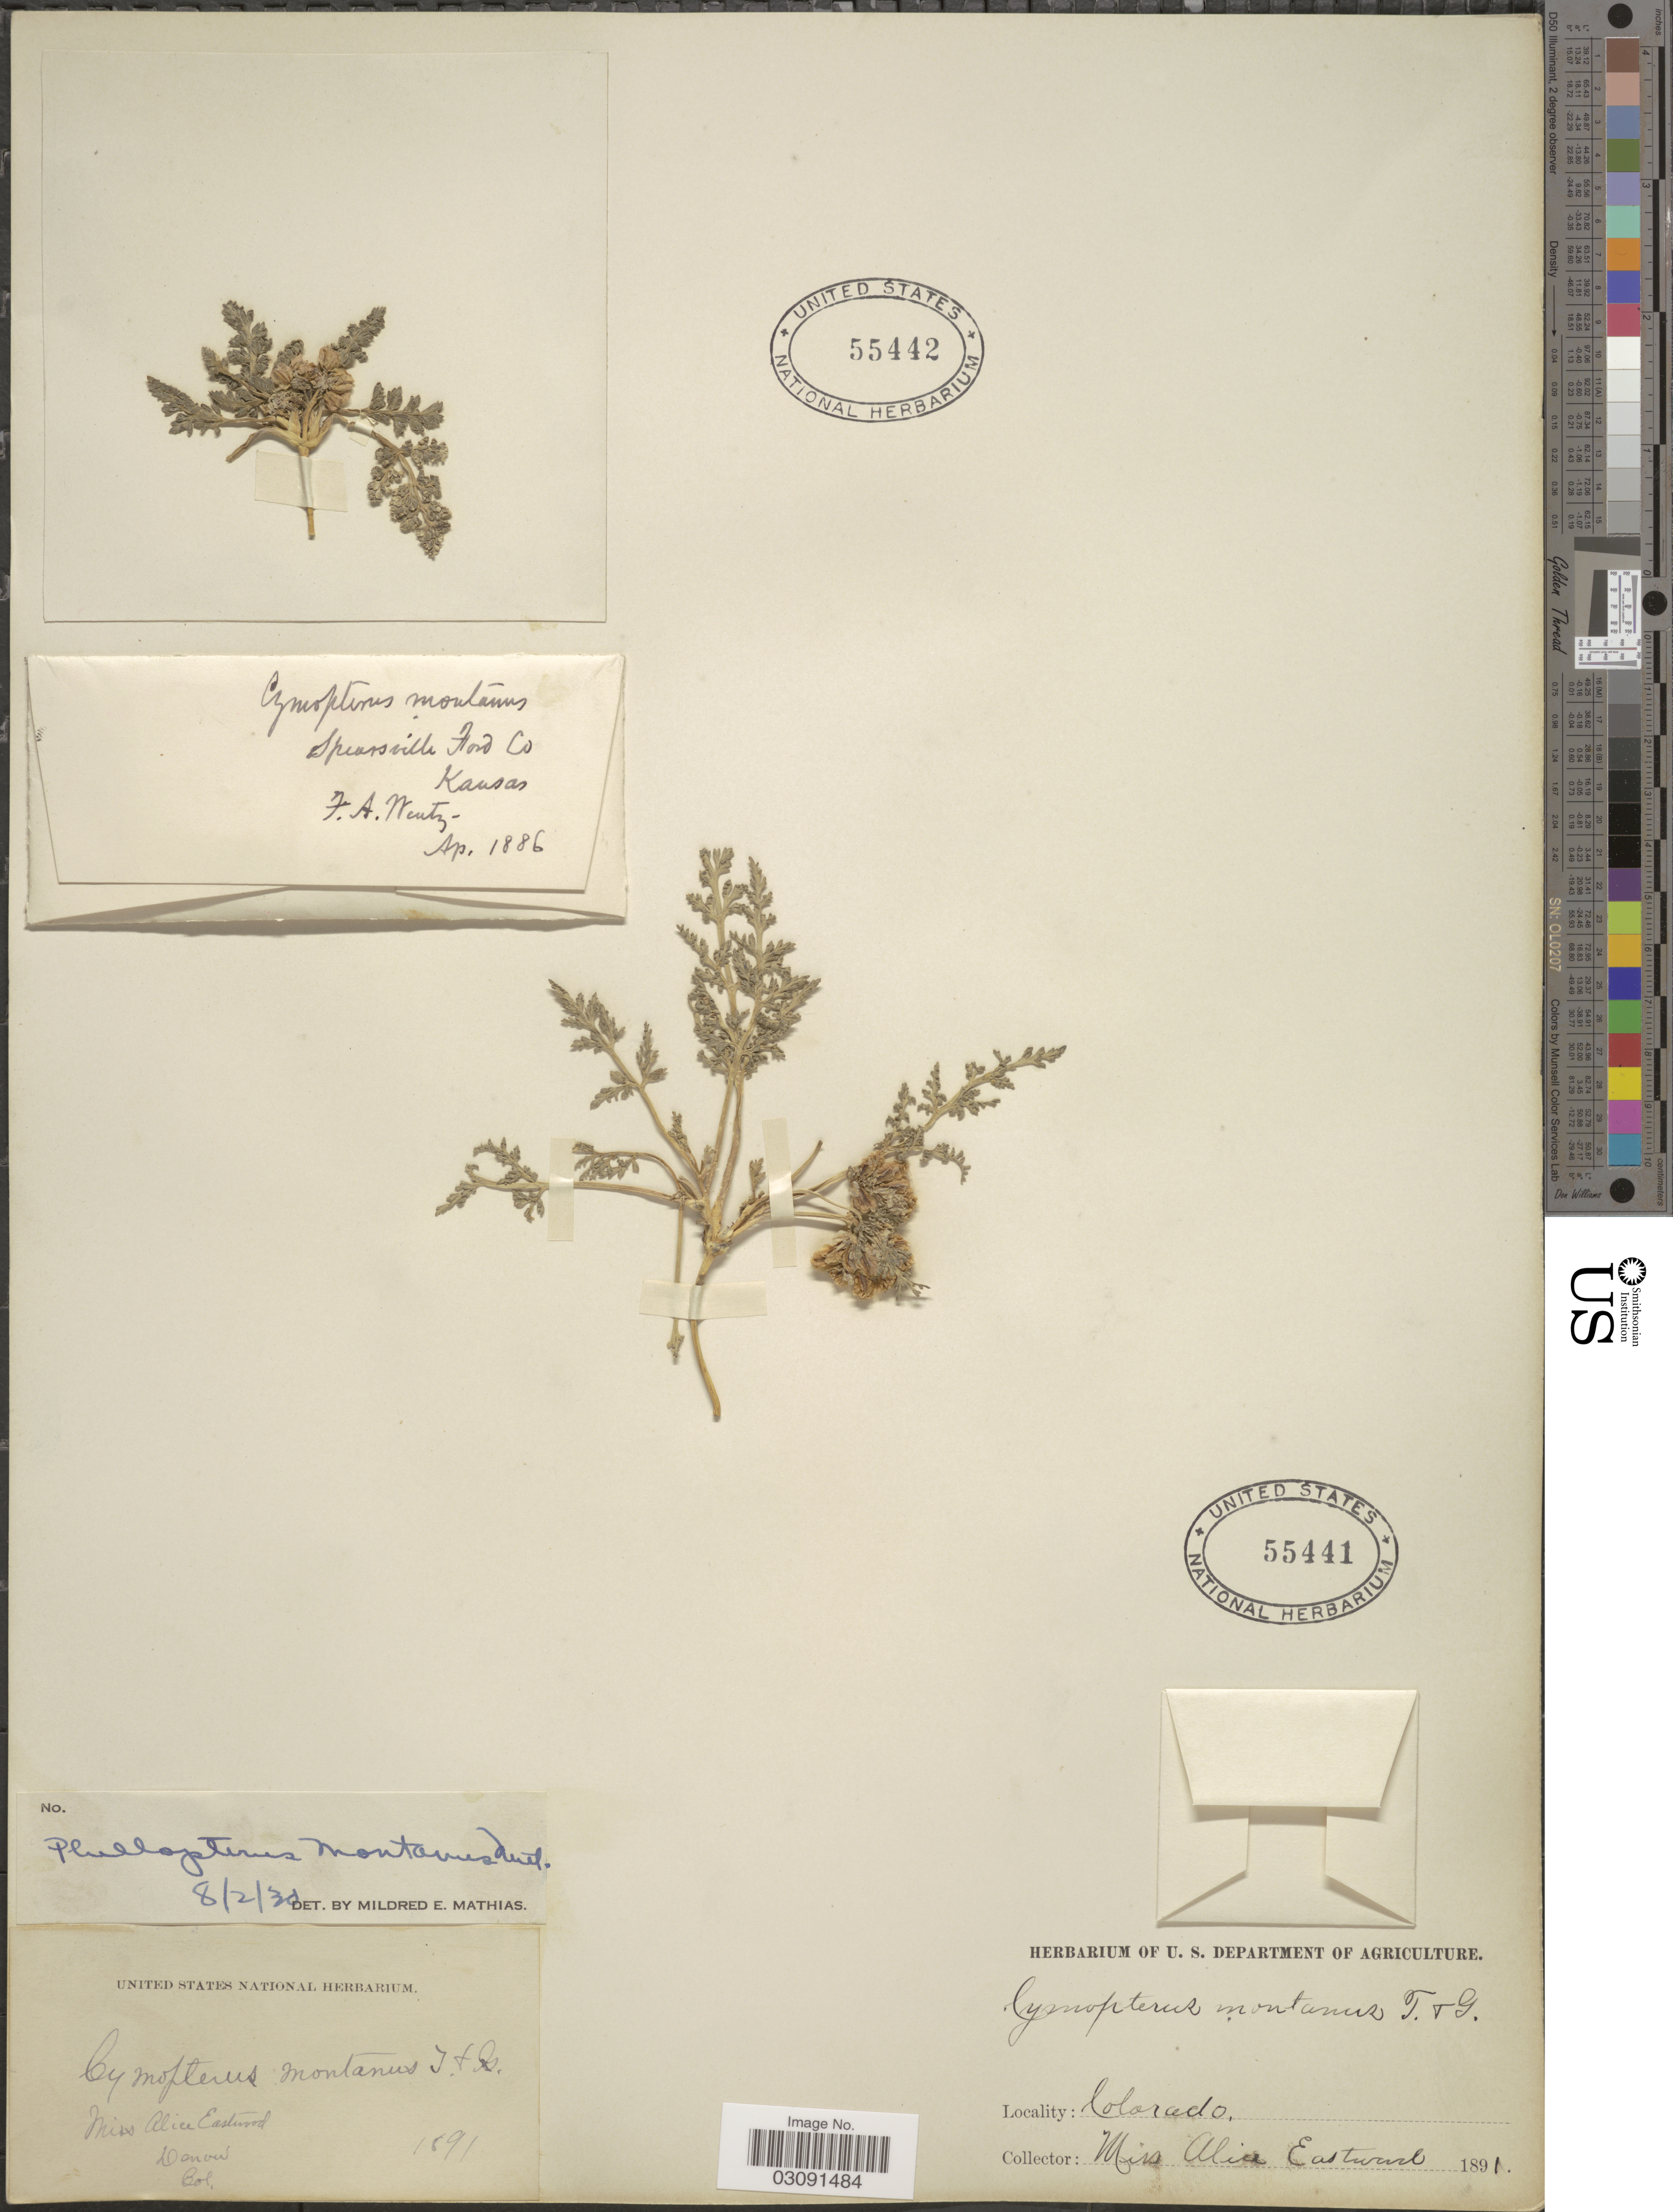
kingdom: Plantae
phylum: Tracheophyta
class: Magnoliopsida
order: Apiales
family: Apiaceae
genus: Cymopterus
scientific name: Cymopterus montanus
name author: Torr. & A. Gray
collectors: A. Eastwood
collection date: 1891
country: United States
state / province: Colorado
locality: Denver.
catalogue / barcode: US 55441